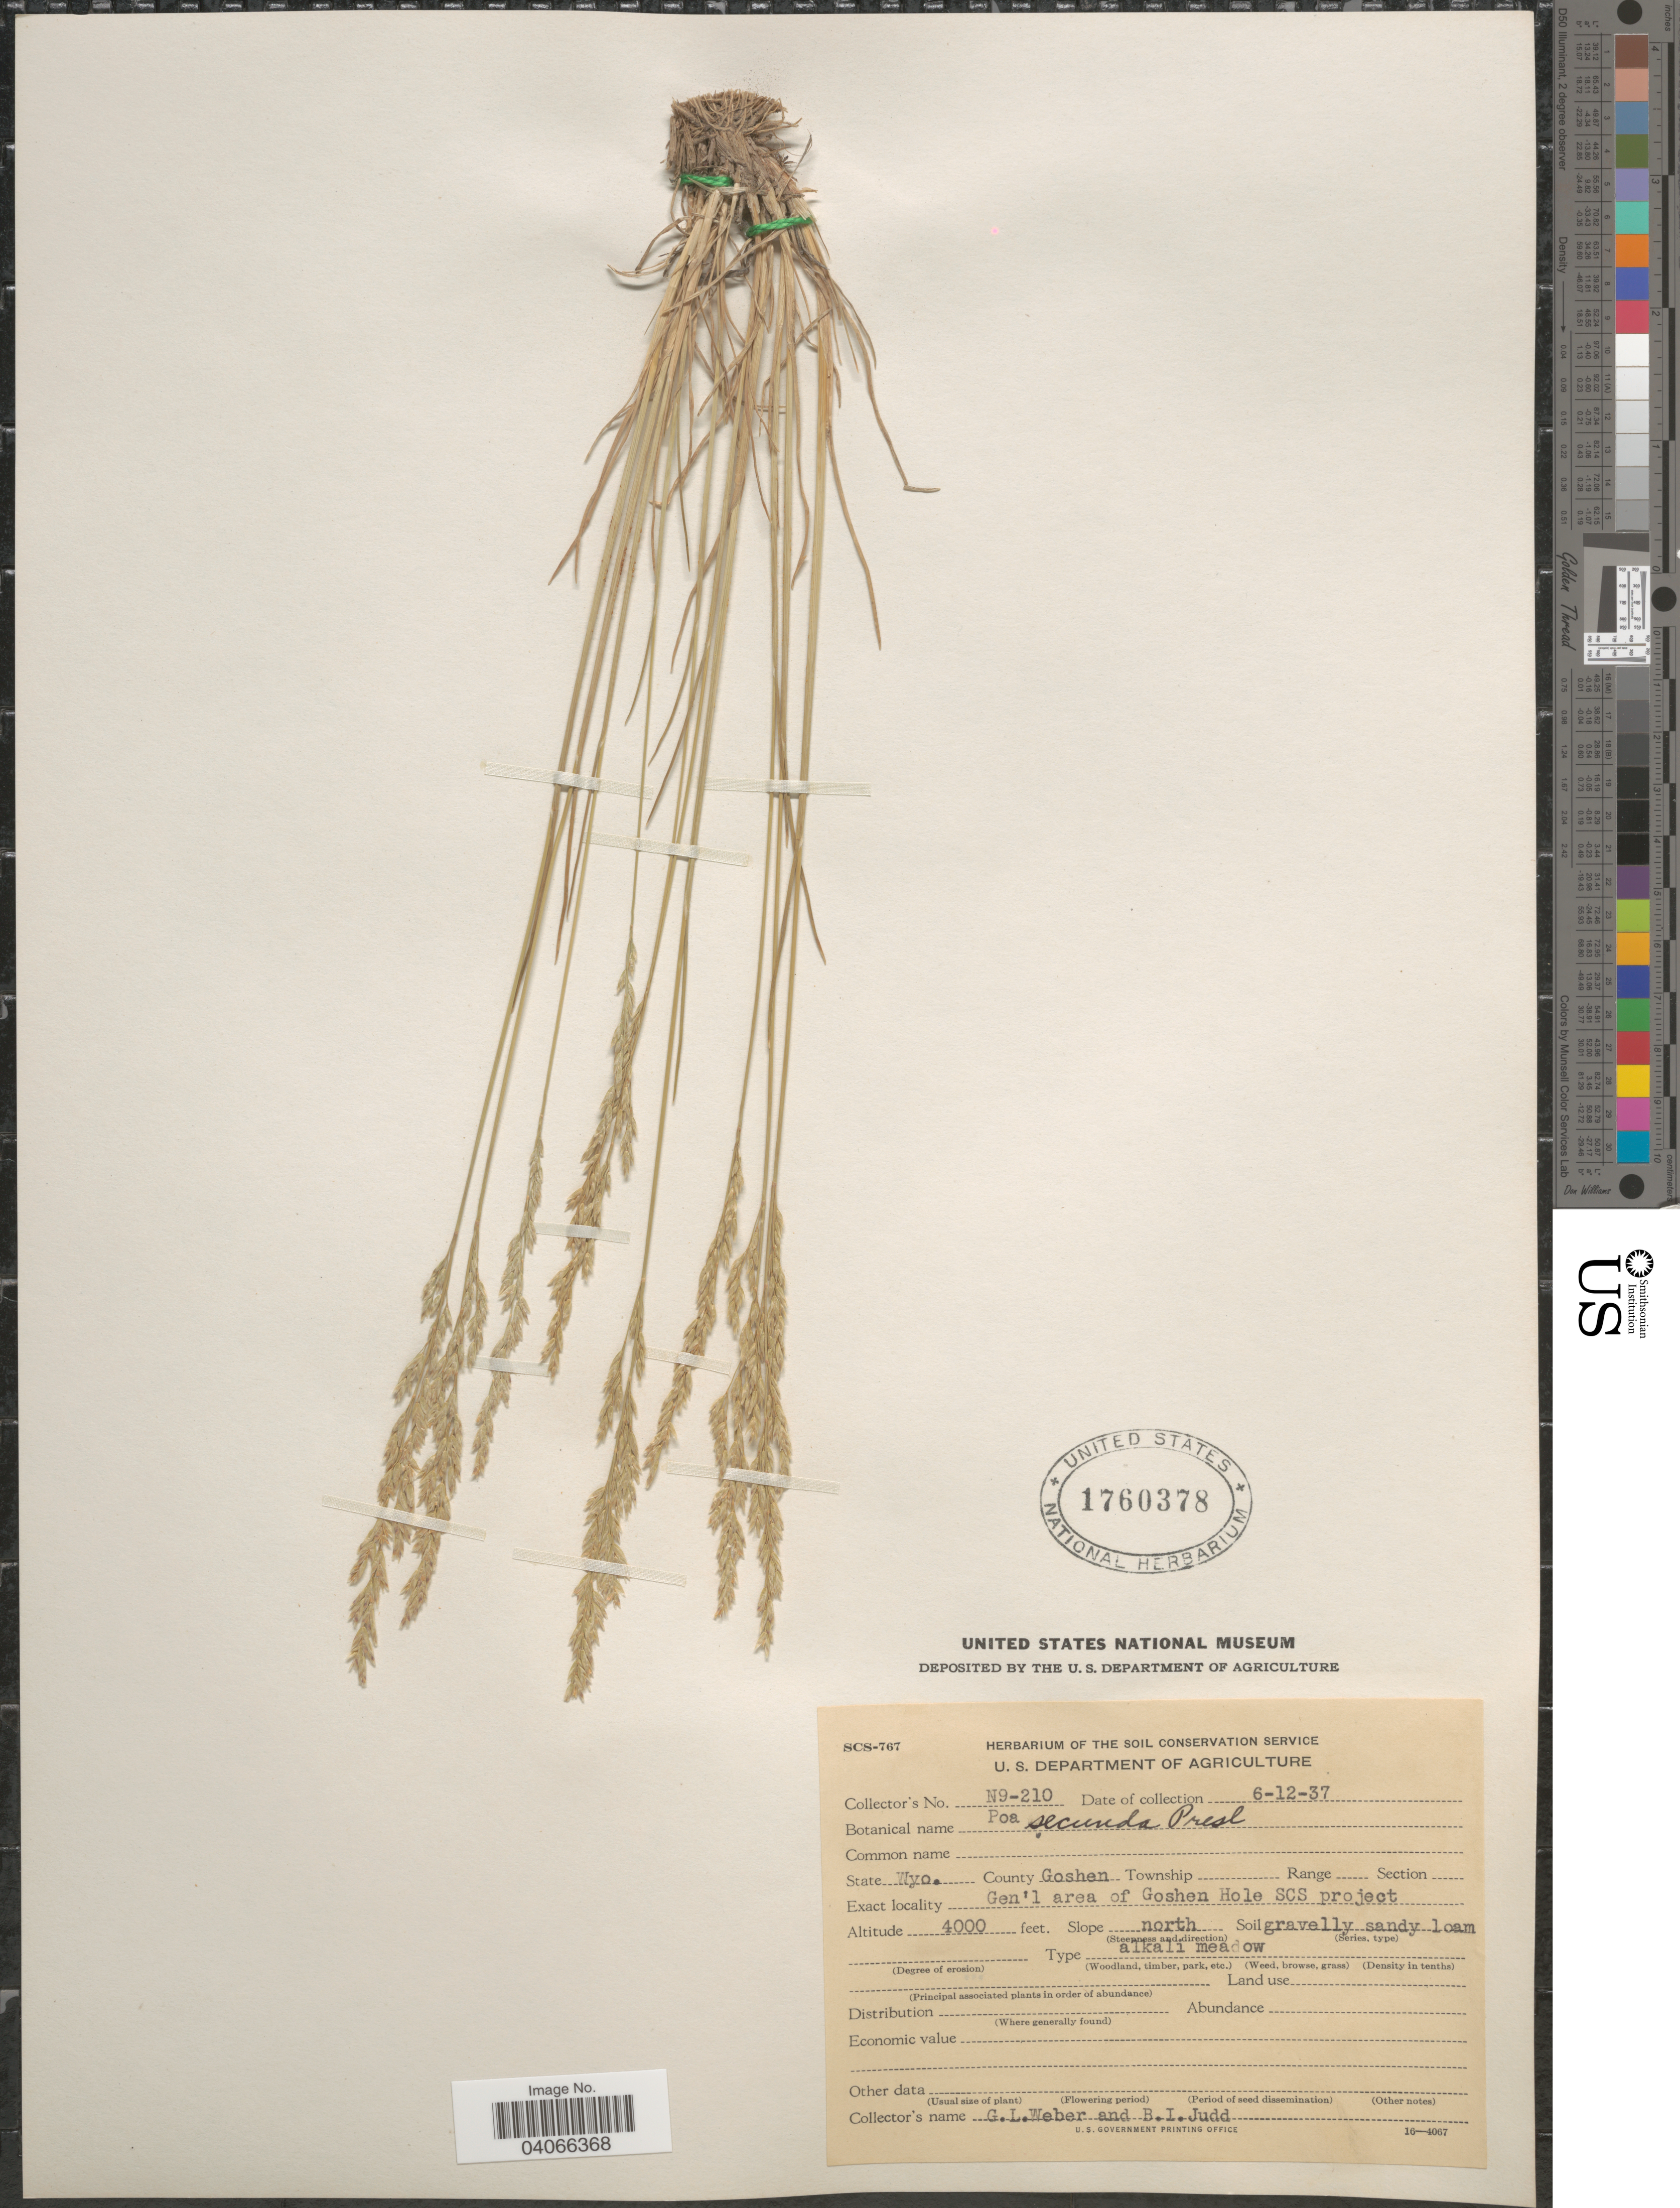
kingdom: Plantae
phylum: Tracheophyta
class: Liliopsida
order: Poales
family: Poaceae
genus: Poa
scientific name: Poa secunda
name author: J. Presl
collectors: G. Weber & B. Judd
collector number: N9-210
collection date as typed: Transcribed d/m/y: 12/6/37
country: United States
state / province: Wyoming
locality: County Goshen. Gen'l area of Goshen Hole SCS project.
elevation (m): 1219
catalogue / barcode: US 1760378